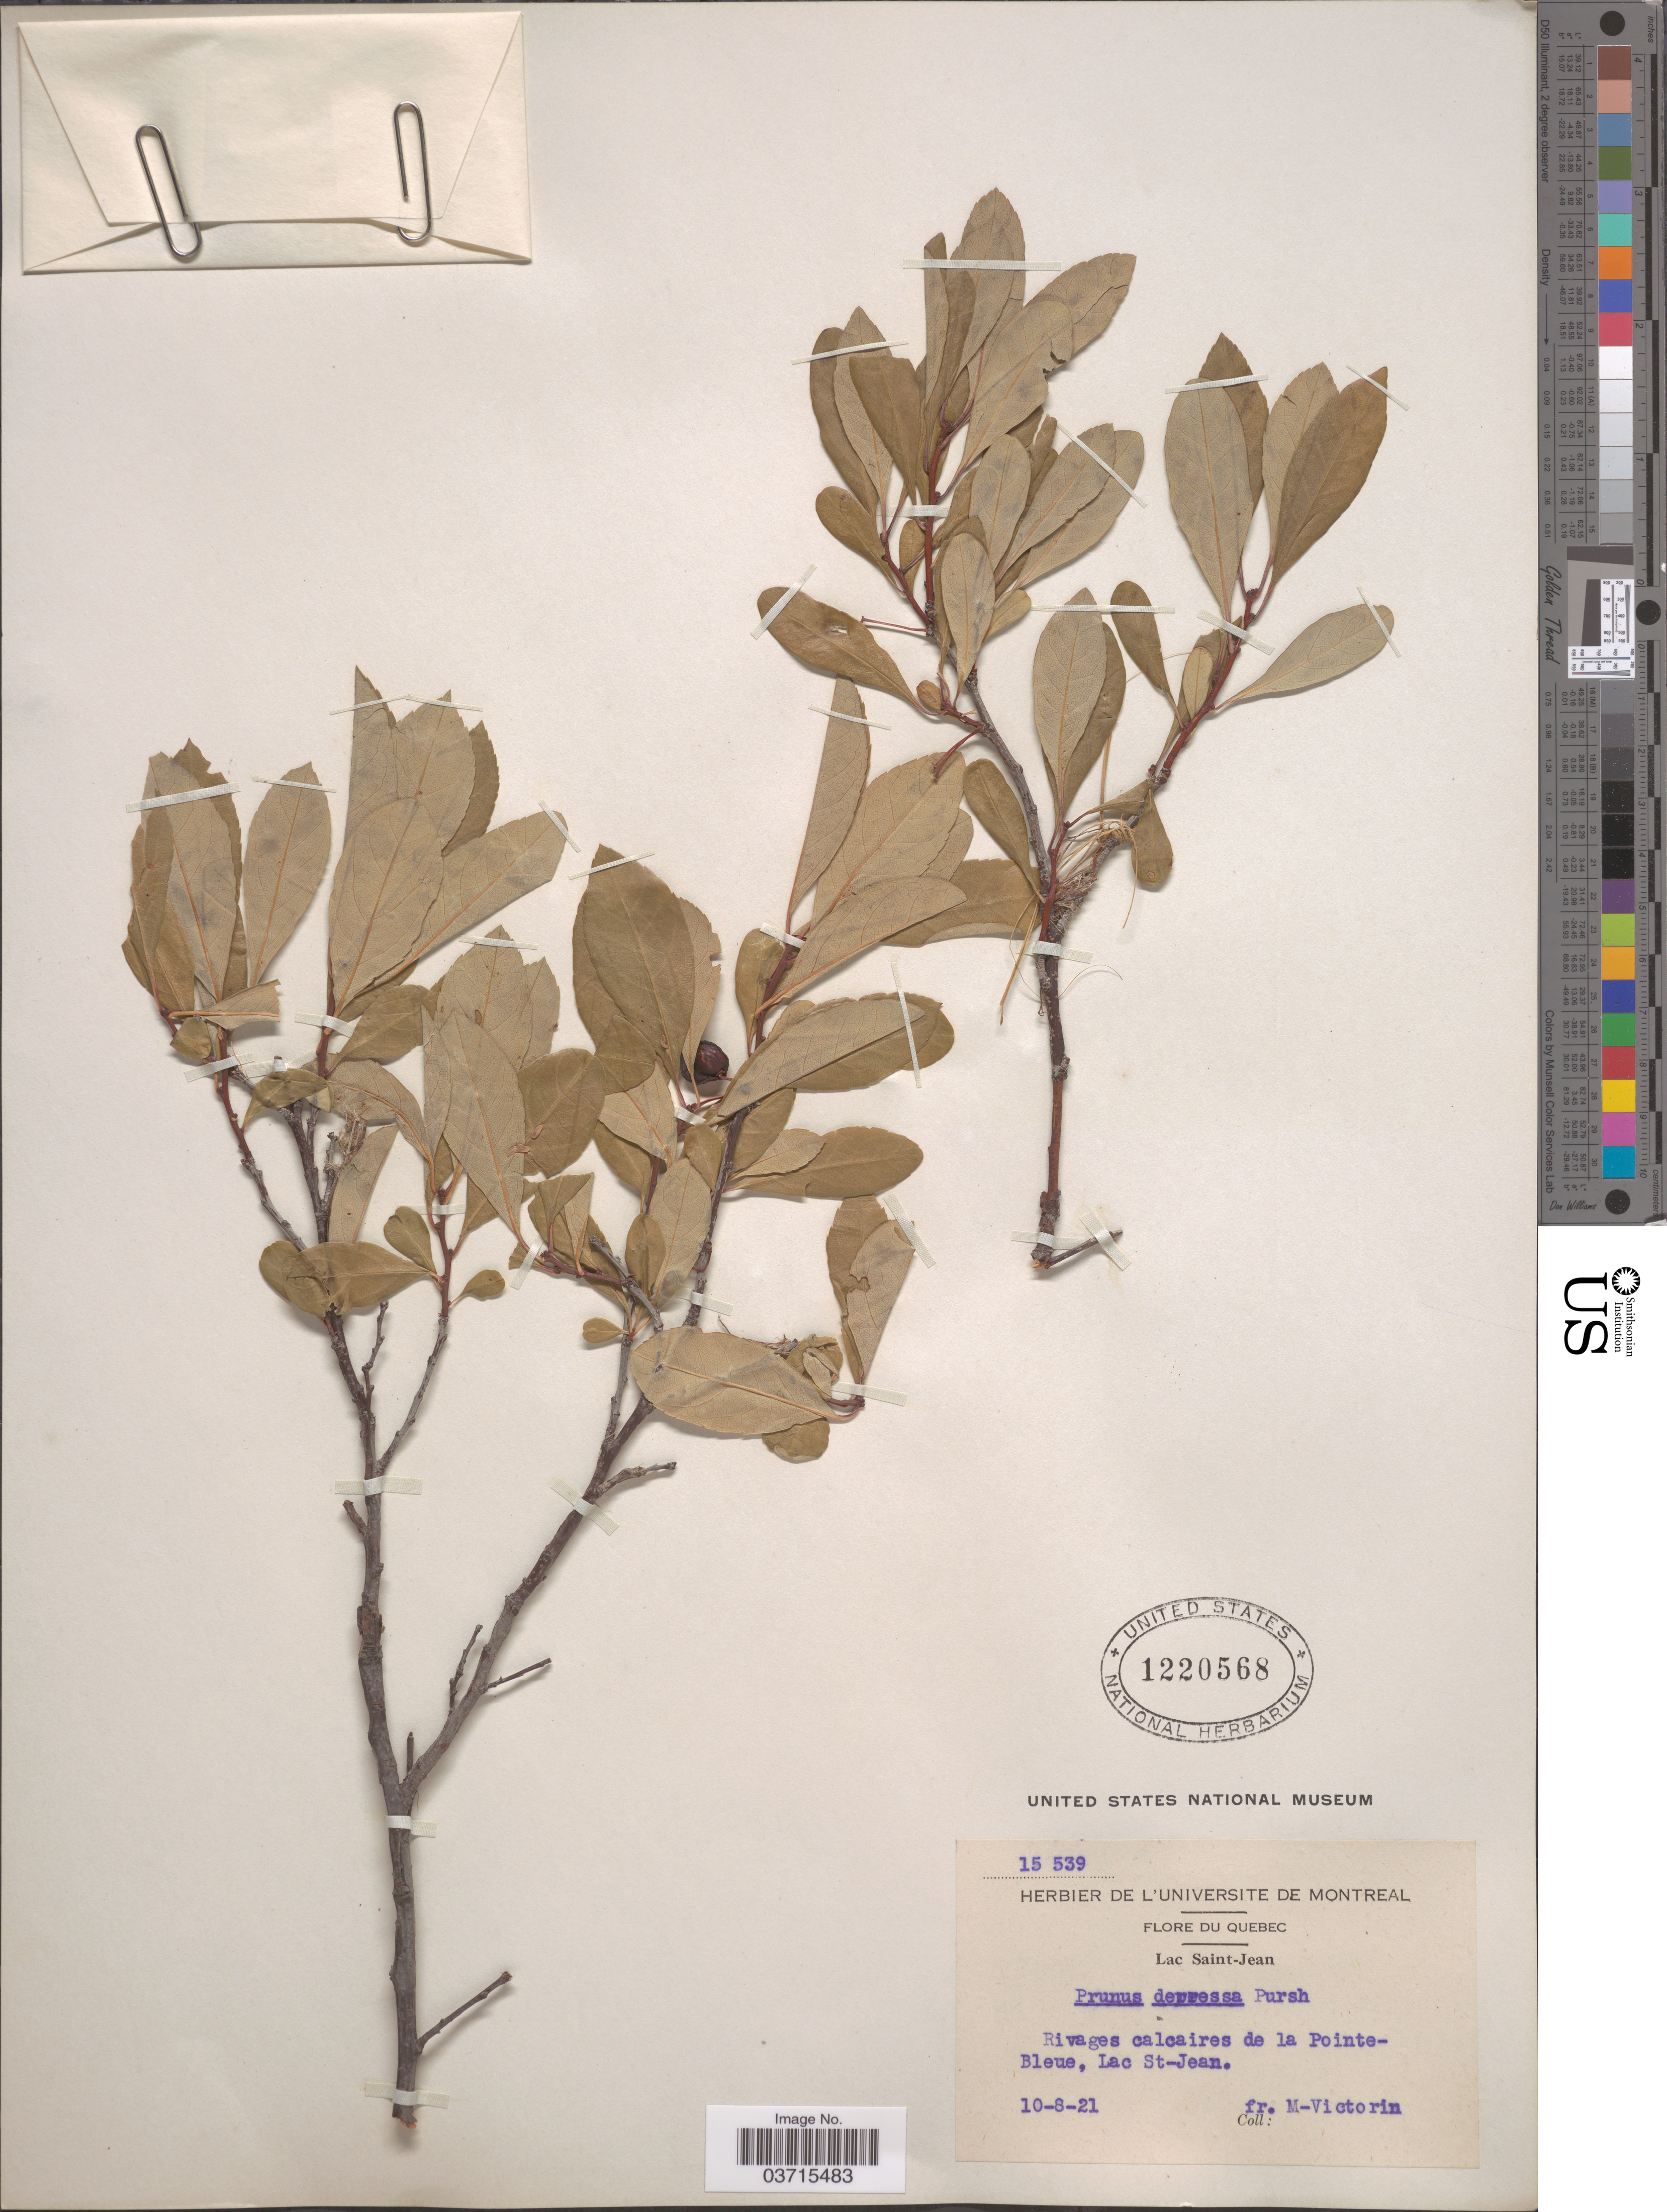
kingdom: Plantae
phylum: Tracheophyta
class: Magnoliopsida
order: Rosales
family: Rosaceae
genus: Prunus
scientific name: Prunus depressa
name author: Pursh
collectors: F. Marie-Victorin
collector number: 15539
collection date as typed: Transcribed d/m/y: 10/8/21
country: Canada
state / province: Quebec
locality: Lac Saint-Jean. Rivages calcaires de la Pointe-Bleue, Lac St-Jean.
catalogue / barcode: US 1220568